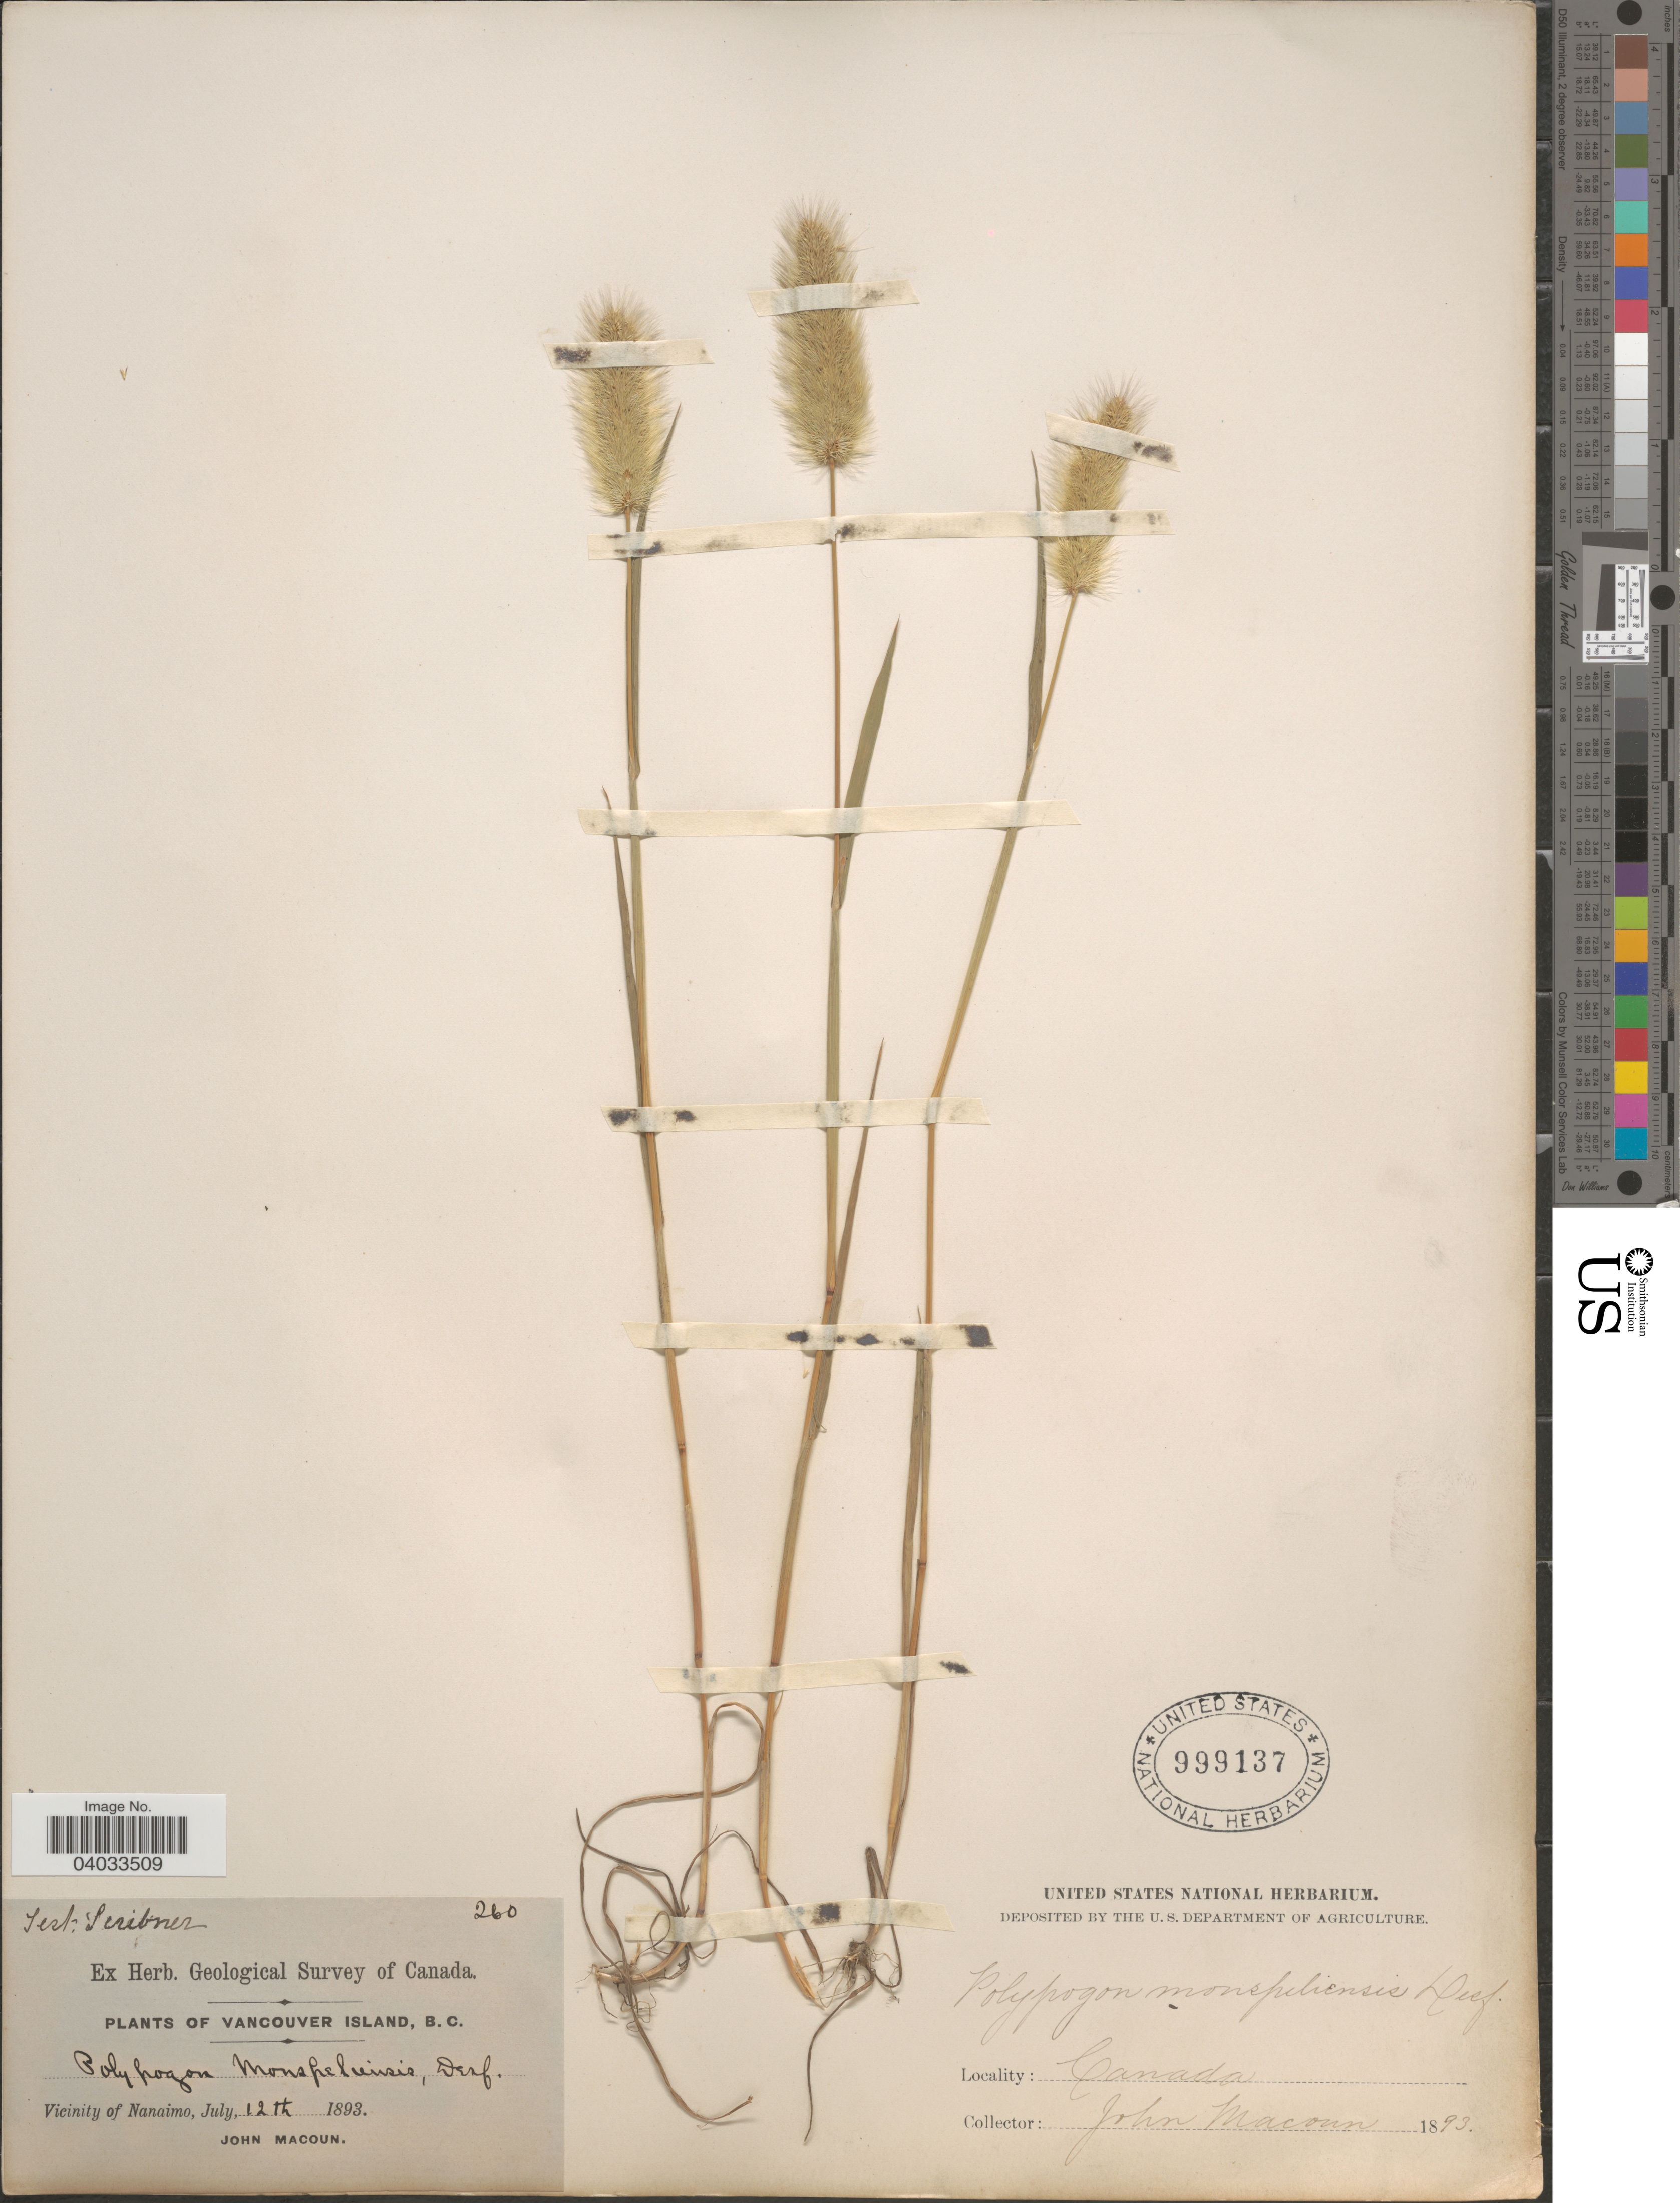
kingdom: Plantae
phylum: Tracheophyta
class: Liliopsida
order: Poales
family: Poaceae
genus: Polypogon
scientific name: Polypogon monspeliensis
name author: (L.) Desf.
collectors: J. Macoun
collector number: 260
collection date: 1893-07-12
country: Canada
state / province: British Columbia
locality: Vancouver Island. Vicinity of Nanaimo.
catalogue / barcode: US 999137